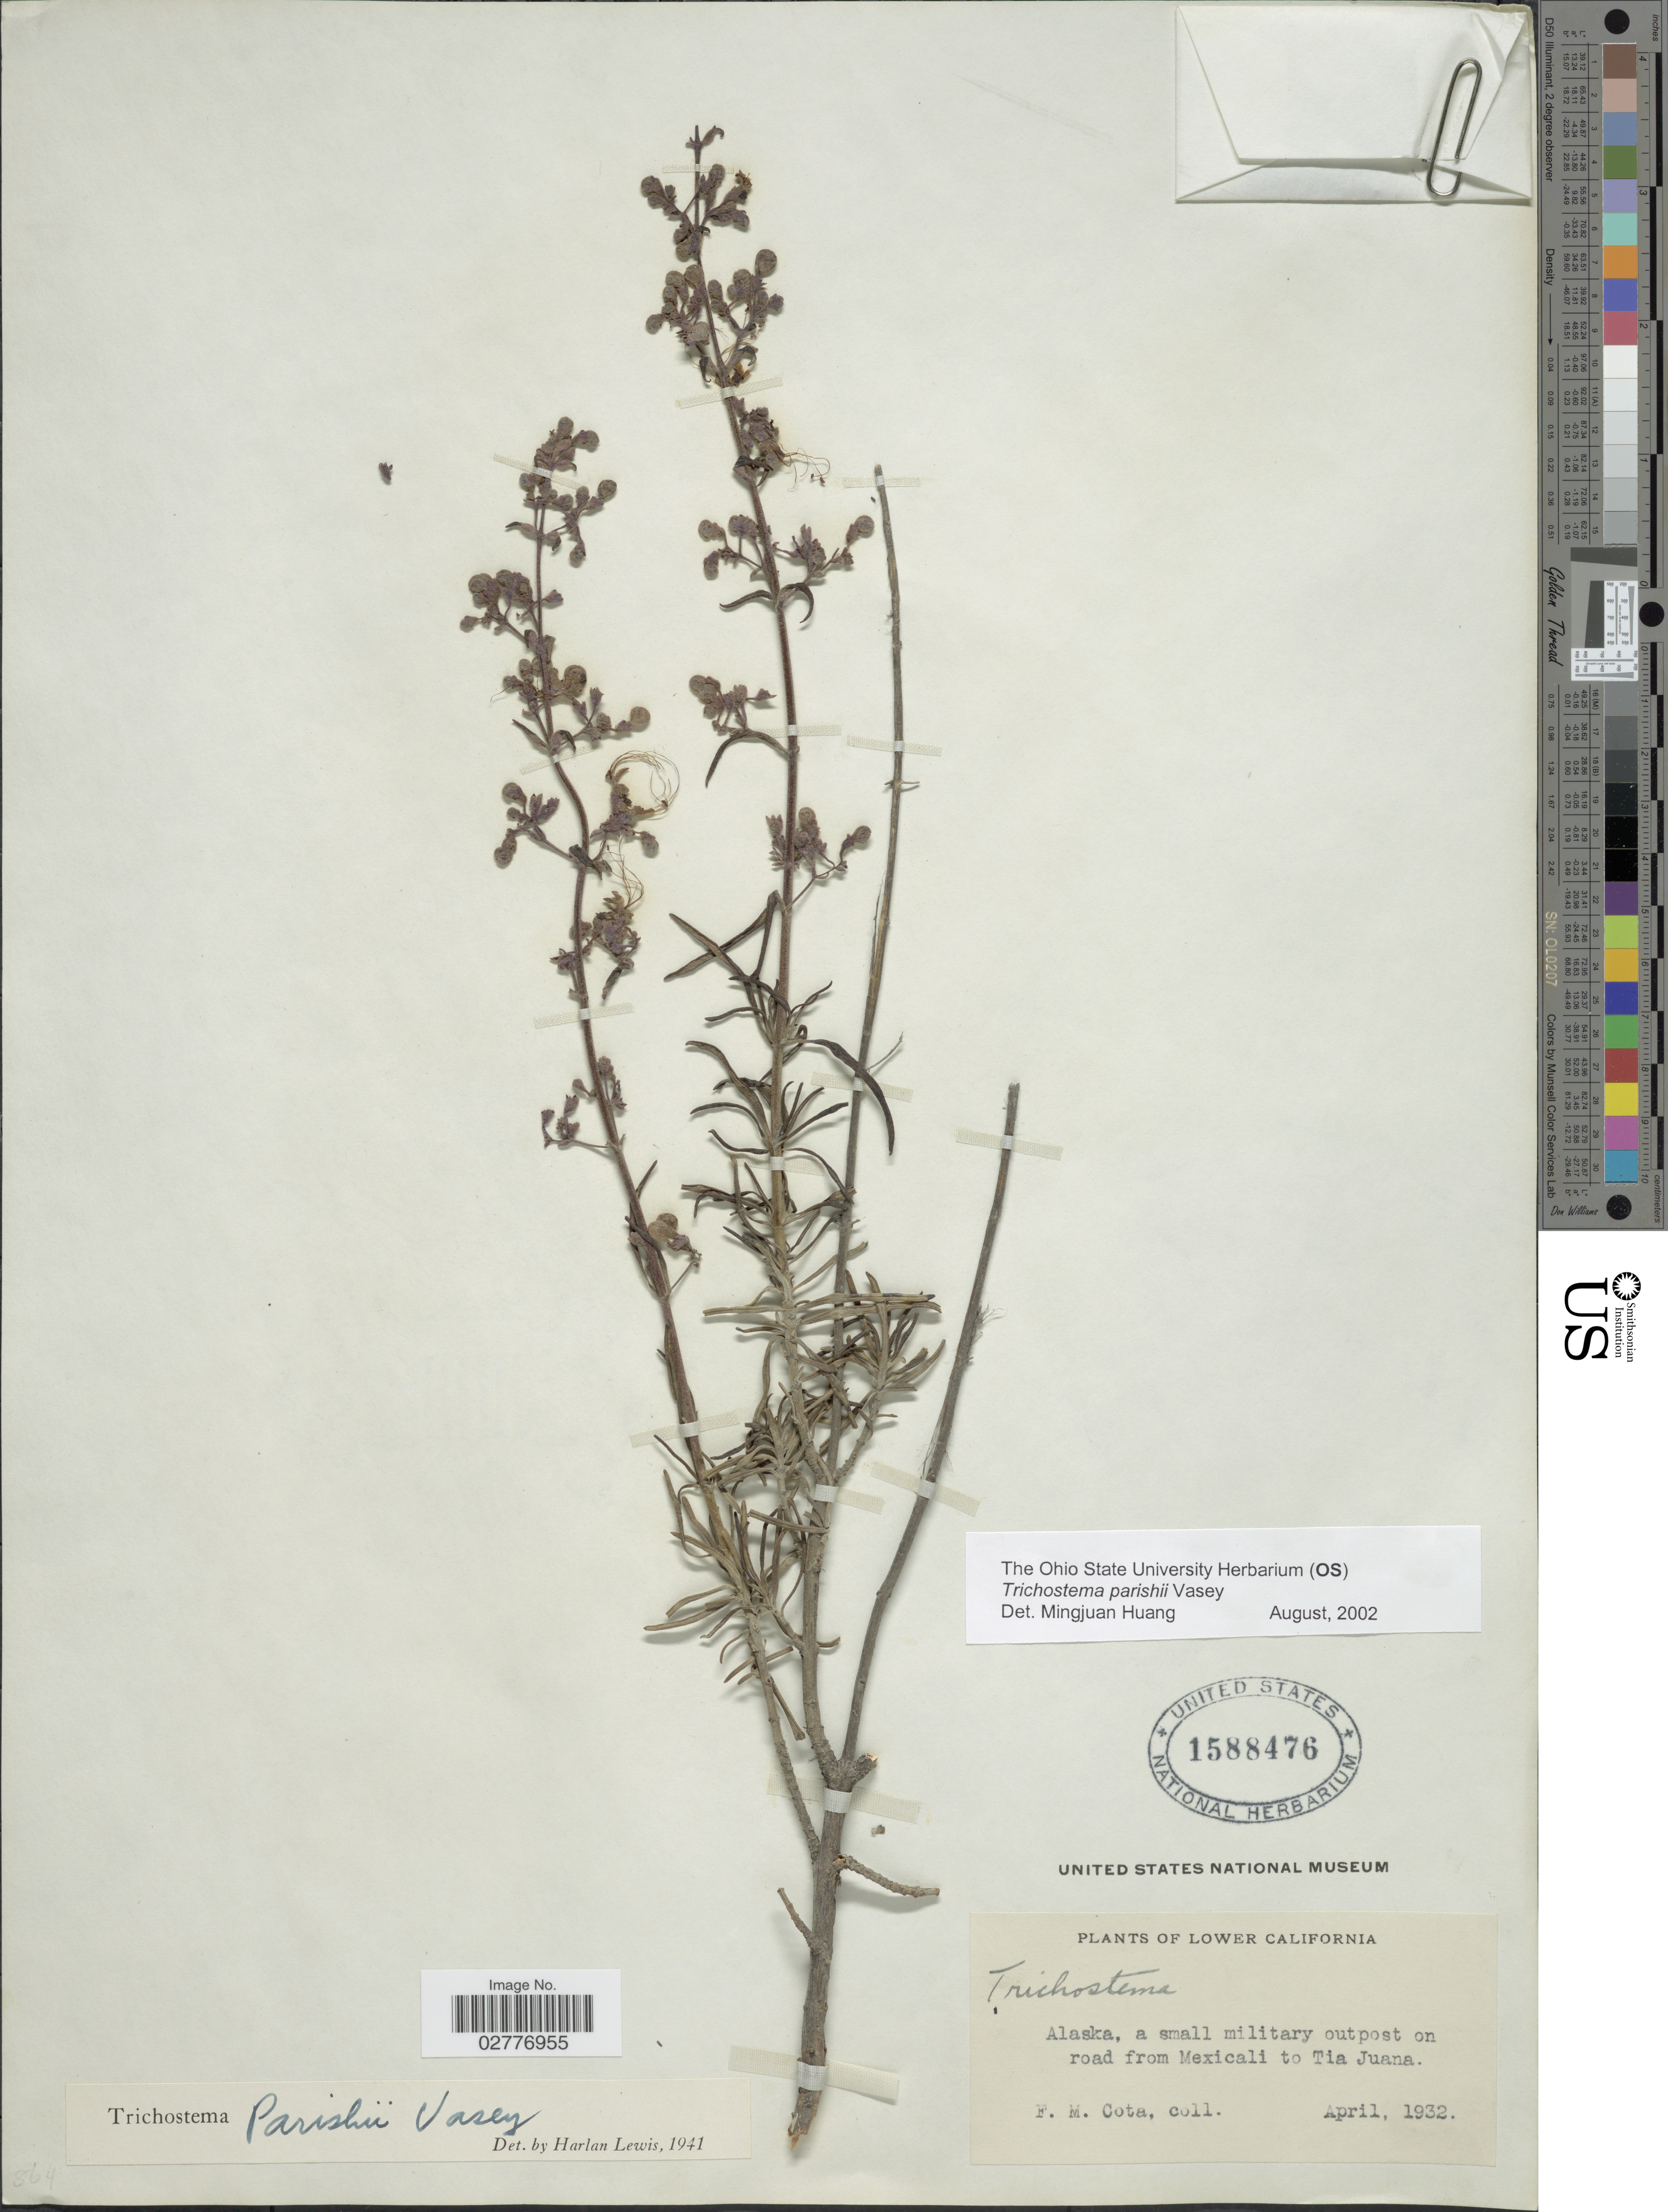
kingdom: Plantae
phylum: Tracheophyta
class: Magnoliopsida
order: Lamiales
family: Lamiaceae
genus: Trichostema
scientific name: Trichostema parishii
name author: Vasey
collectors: F. Cota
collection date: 1932-04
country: Mexico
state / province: Baja California Norte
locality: Lower California. Alaska, a small military outpost on road from Mexicali to Tia Juana.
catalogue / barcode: US 1588476